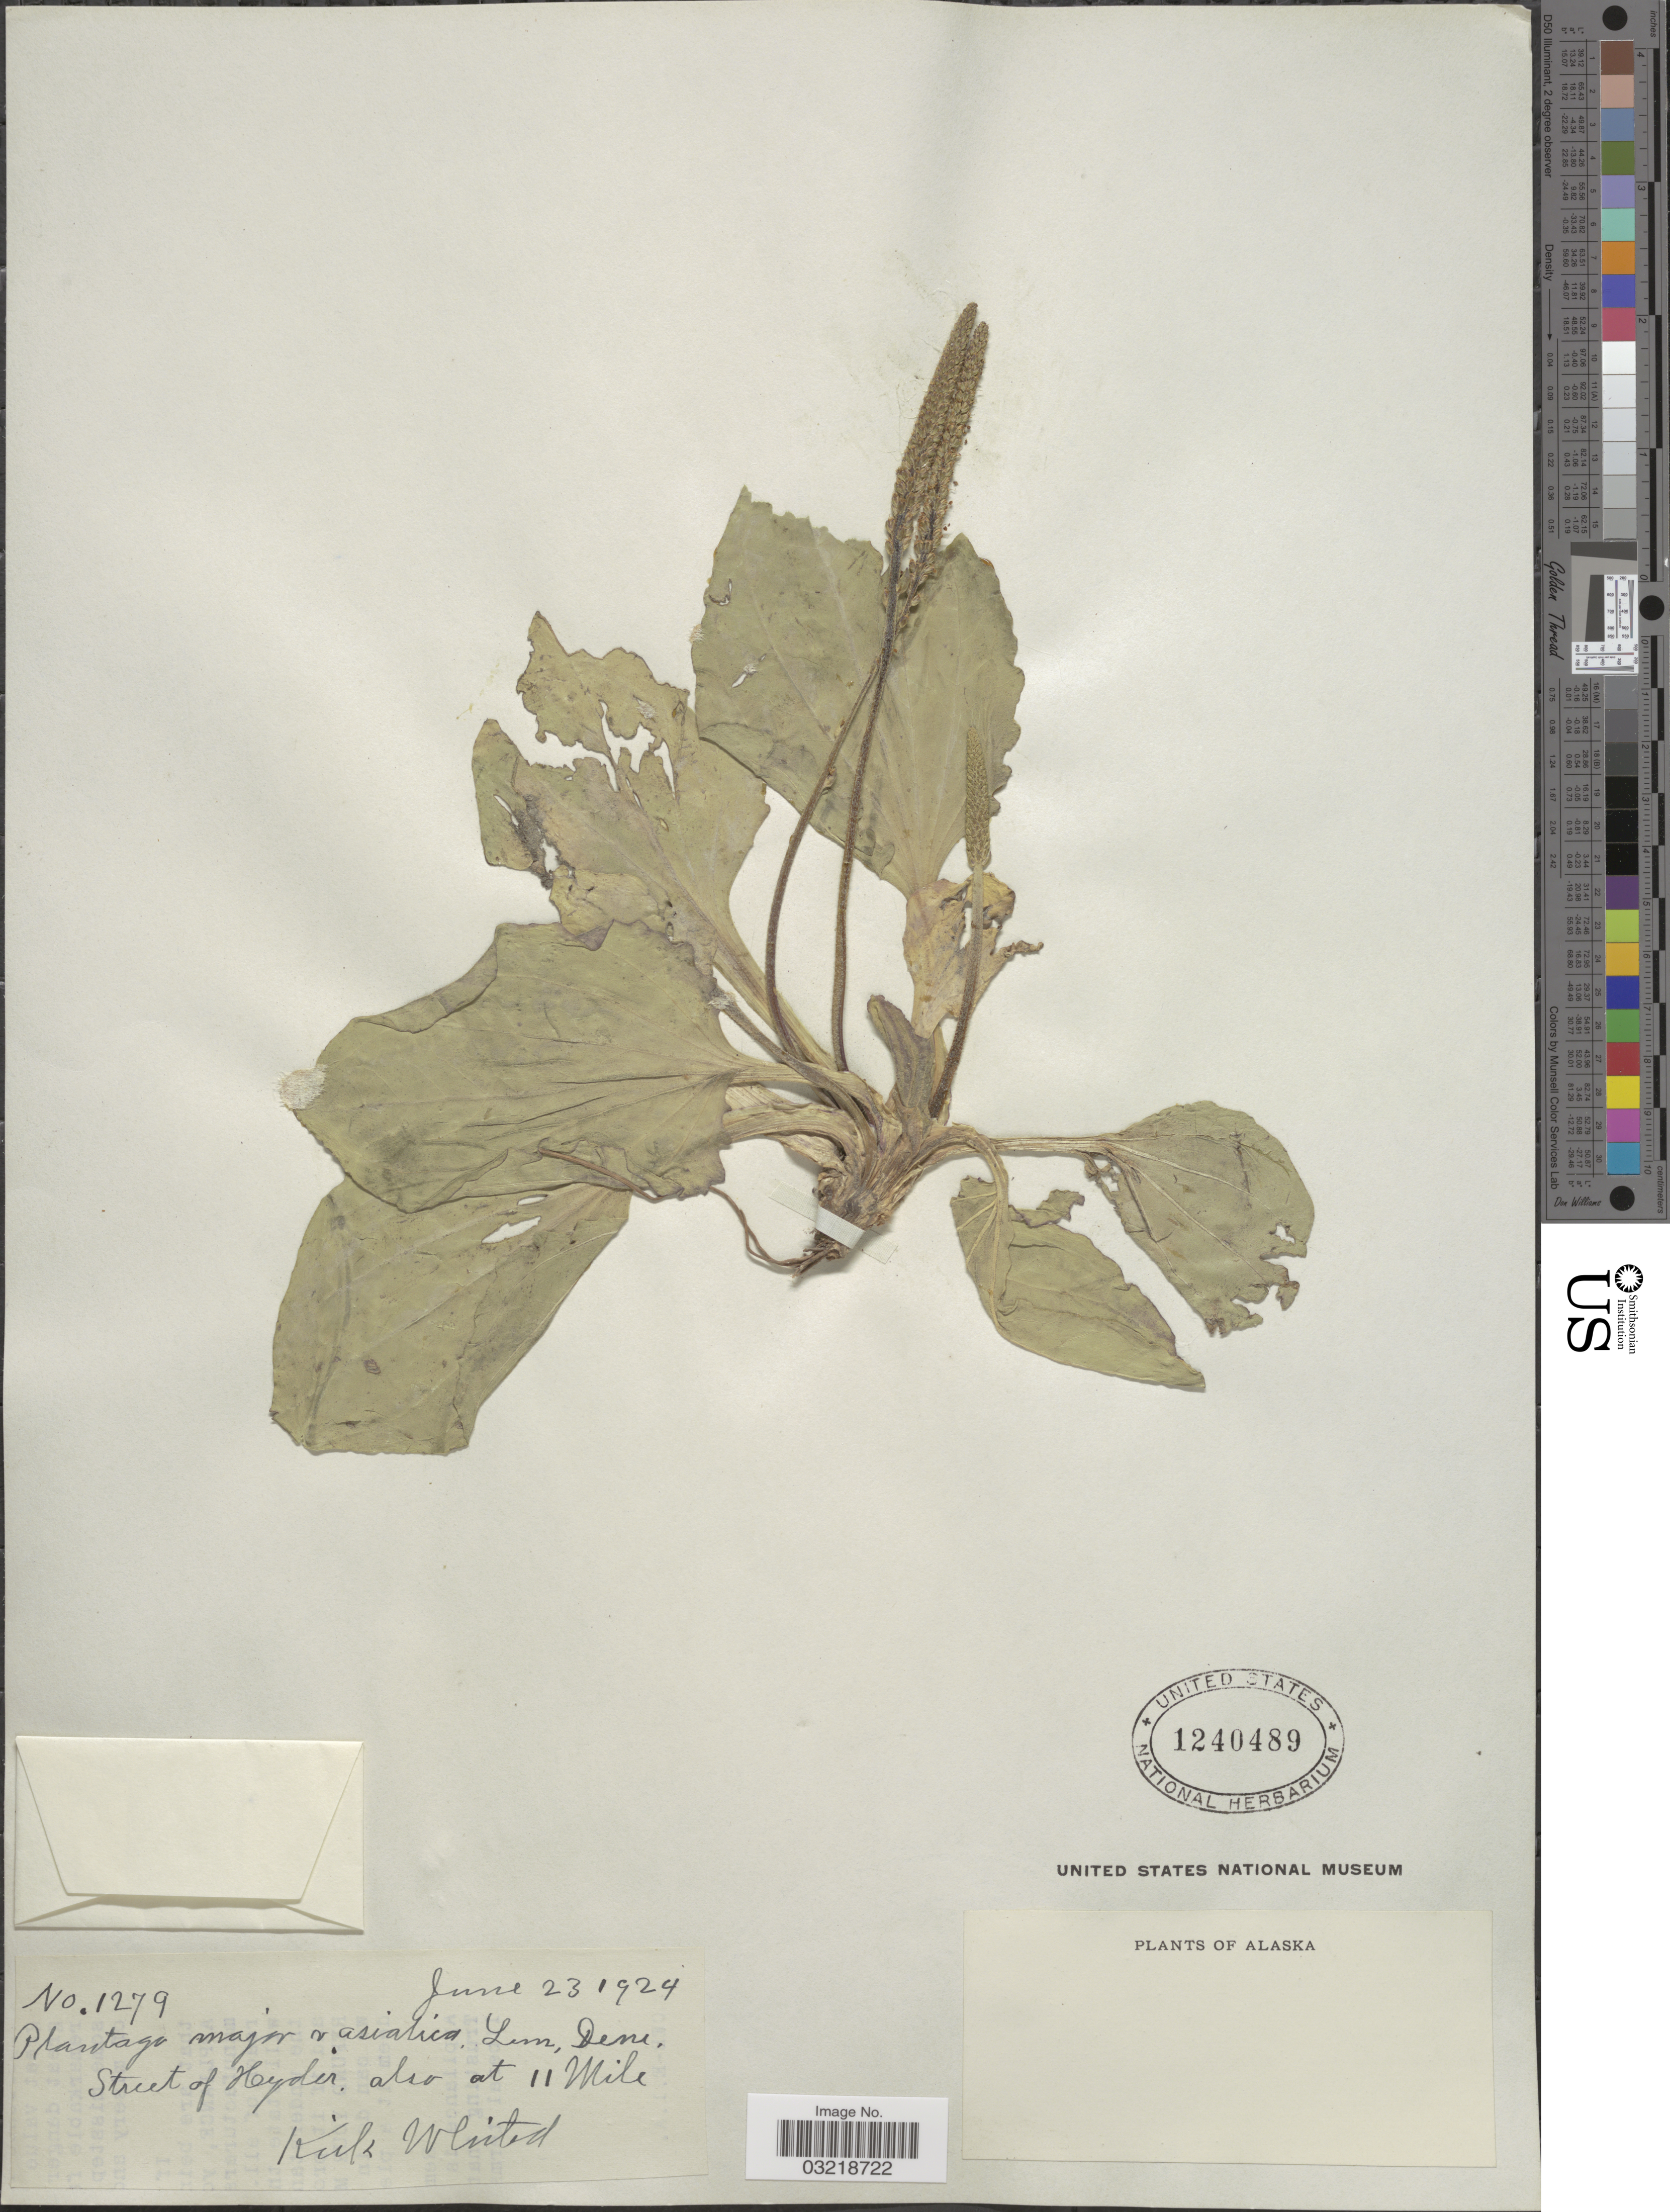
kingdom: Plantae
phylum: Tracheophyta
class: Magnoliopsida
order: Lamiales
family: Plantaginaceae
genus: Plantago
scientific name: Plantago major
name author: L.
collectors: K. Whited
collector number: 1279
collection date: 1924-06-23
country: United States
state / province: Alaska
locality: Street of Hyder, also at 11 Mile.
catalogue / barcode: US 1240489